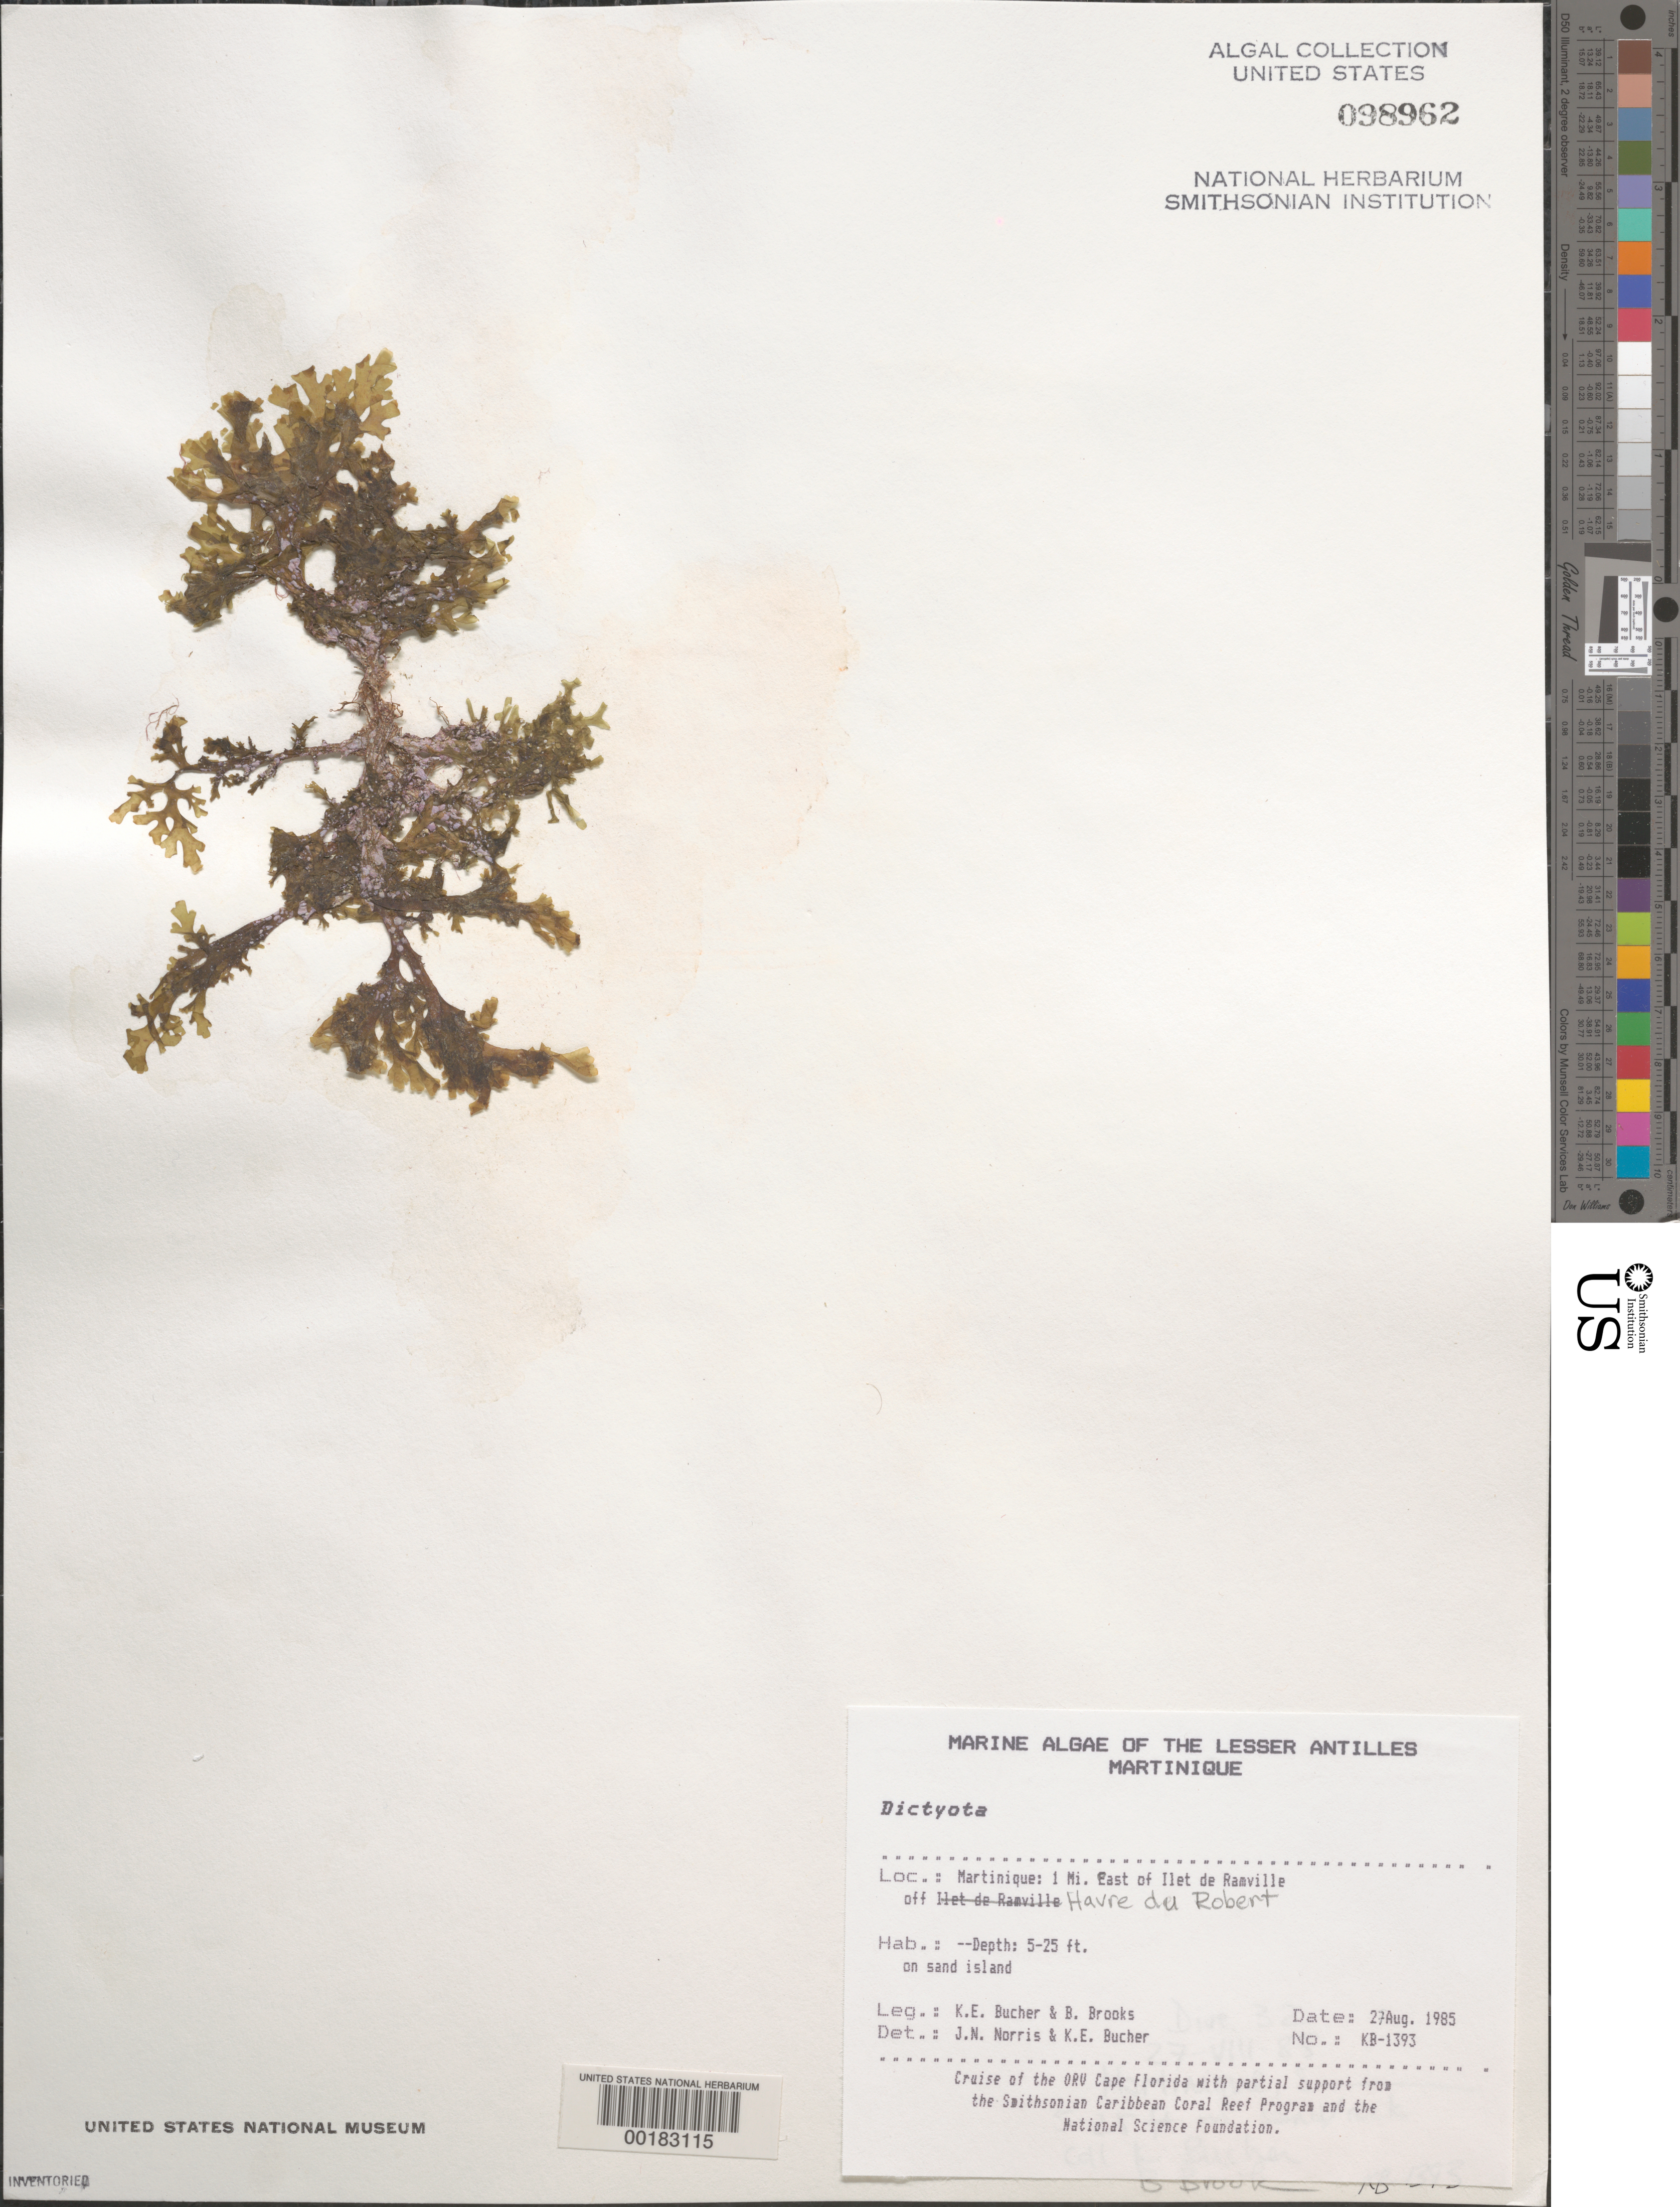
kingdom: Chromista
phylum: Ochrophyta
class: Phaeophyceae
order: Dictyotales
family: Dictyotaceae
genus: Dictyota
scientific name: Dictyota sp.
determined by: Norris, J. N.; Bucher, K. E.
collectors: K. E. Bucher & B. Brooks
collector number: Kb-1393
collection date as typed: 27 Aug 1985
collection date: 1985-08-27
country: Martinique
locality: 1 mile east of Ilet de Ramville, off Havre du Robert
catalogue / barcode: US 98962